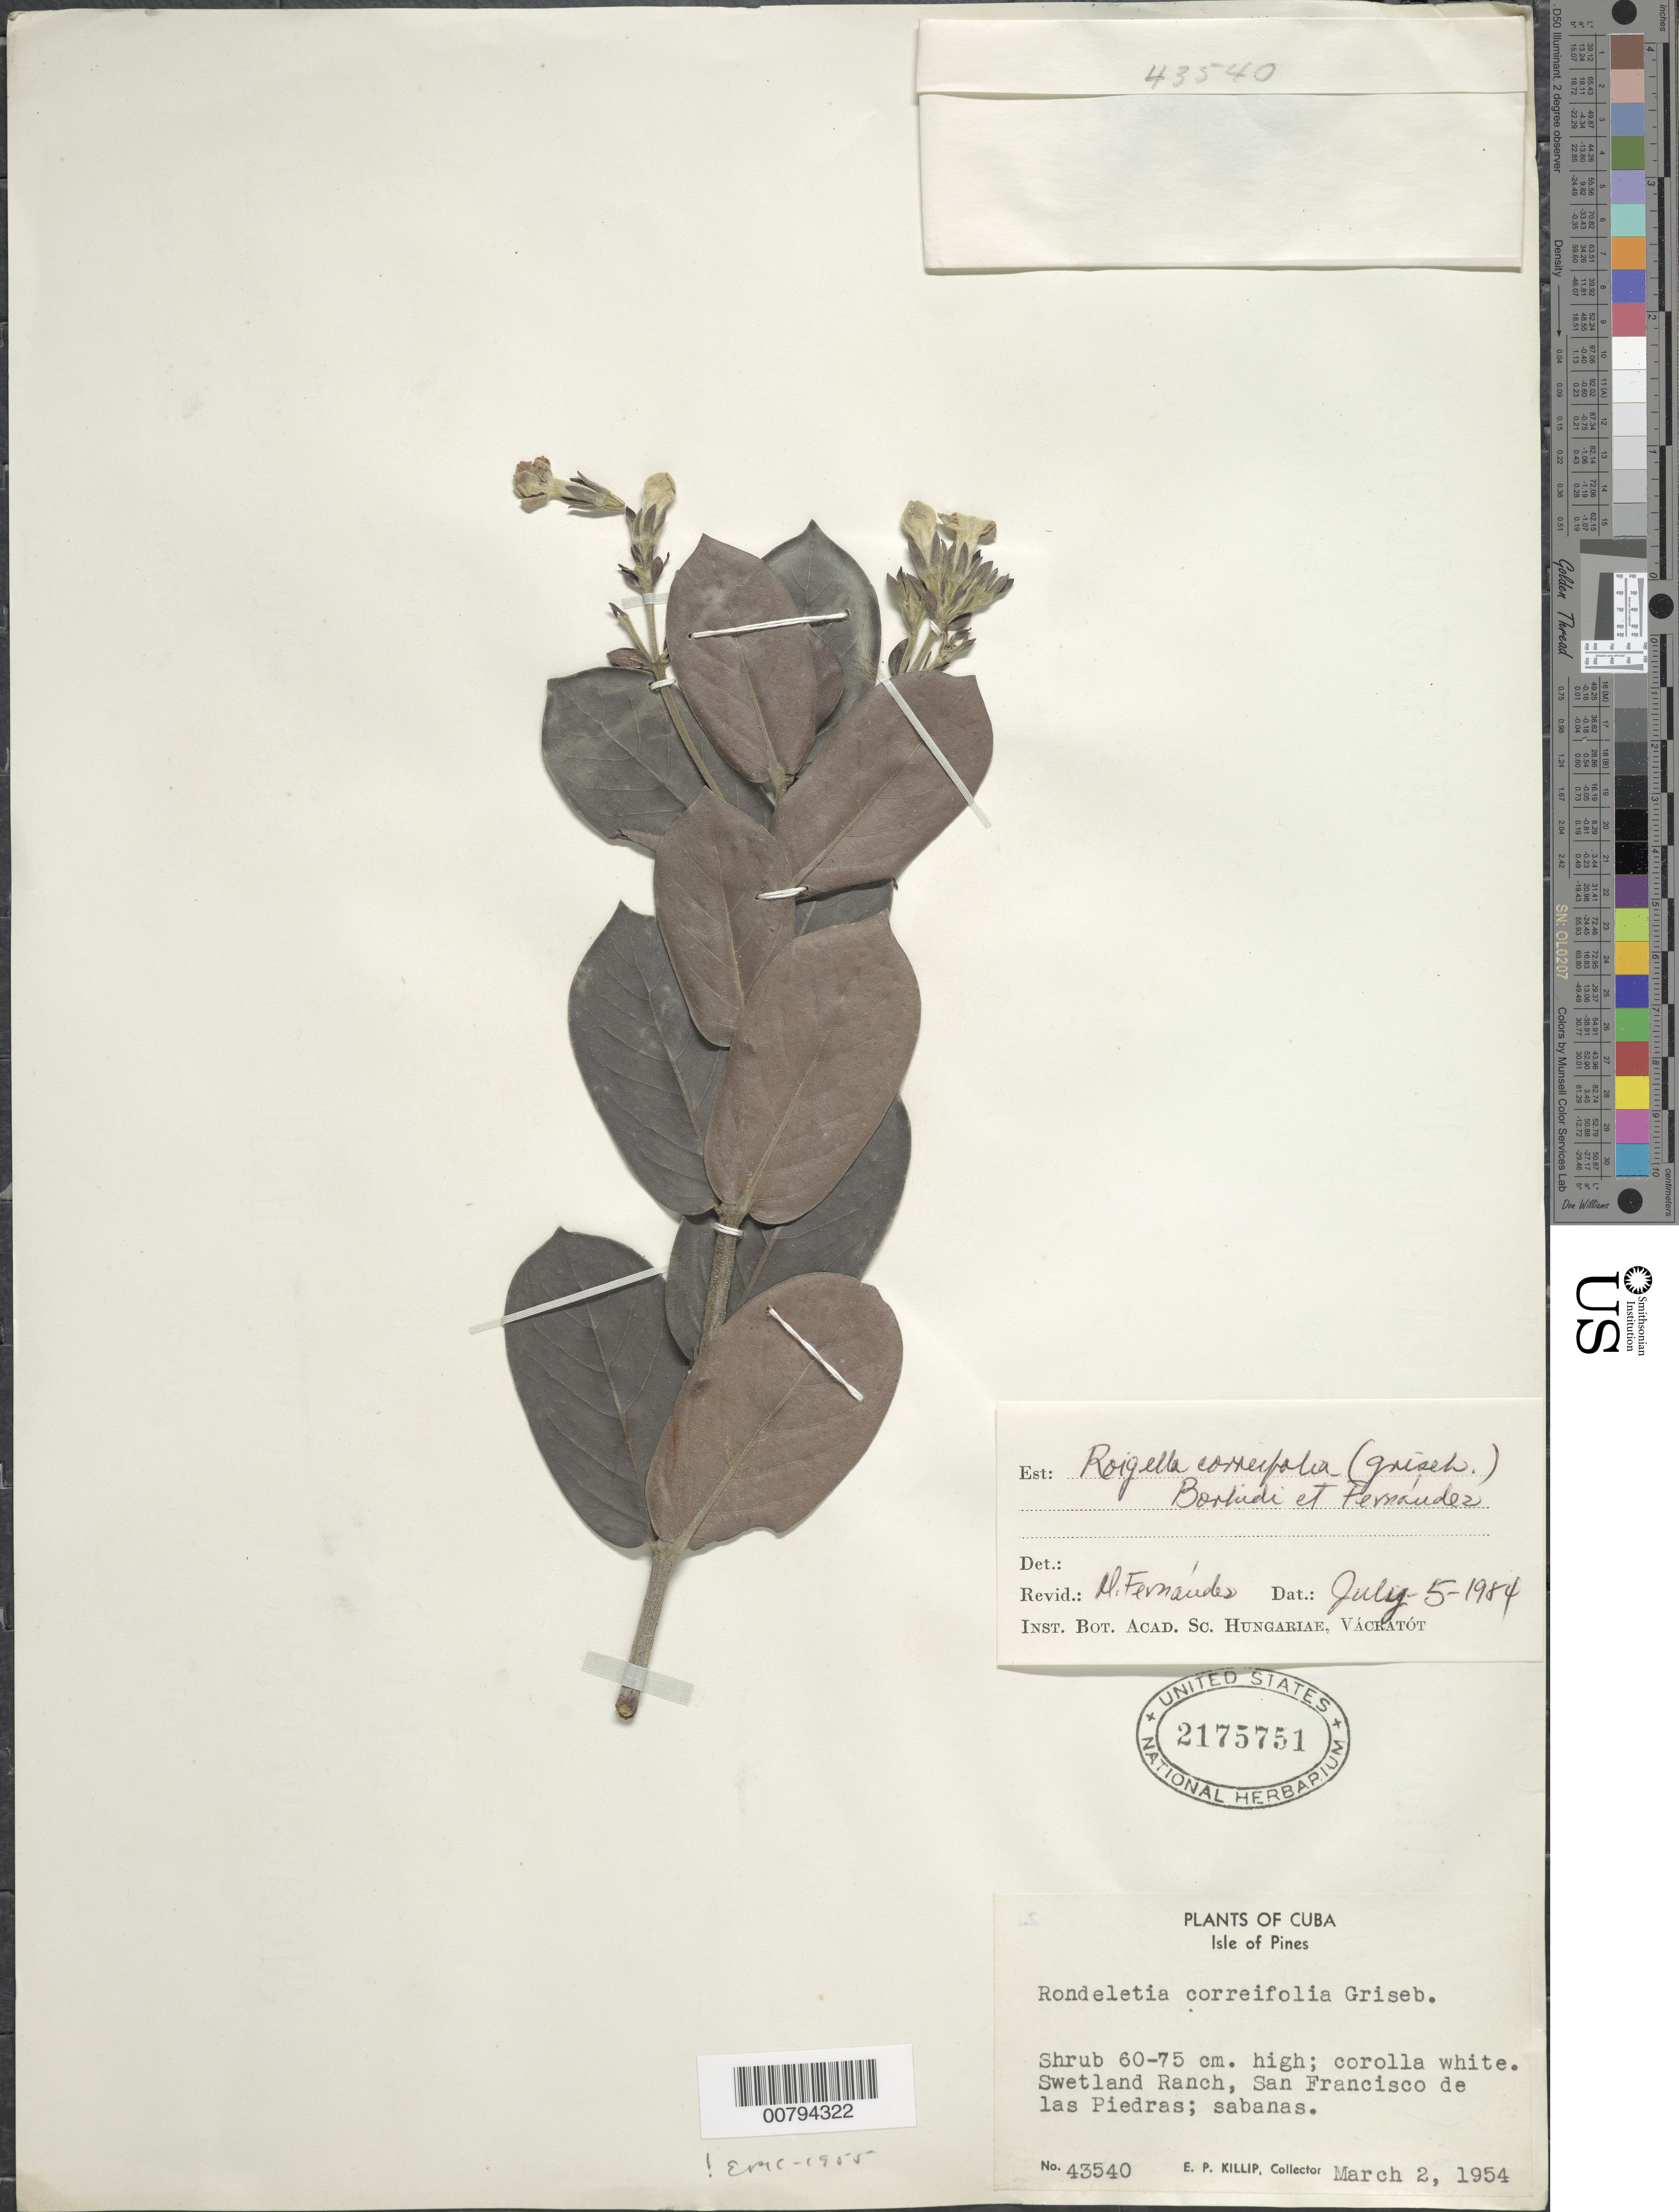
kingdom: Plantae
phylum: Tracheophyta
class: Magnoliopsida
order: Gentianales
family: Rubiaceae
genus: Roigella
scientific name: Roigella correifolia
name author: (Griseb.) Borhidi & Fernández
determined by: Fernandez, M.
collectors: E. P. Killip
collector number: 43540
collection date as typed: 02 Mar 1954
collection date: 1954-03-02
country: Cuba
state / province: Isla de La Juventud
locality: Swetland Ranch, San Francisco de las Piedras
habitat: Sabanas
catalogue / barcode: US 2175751